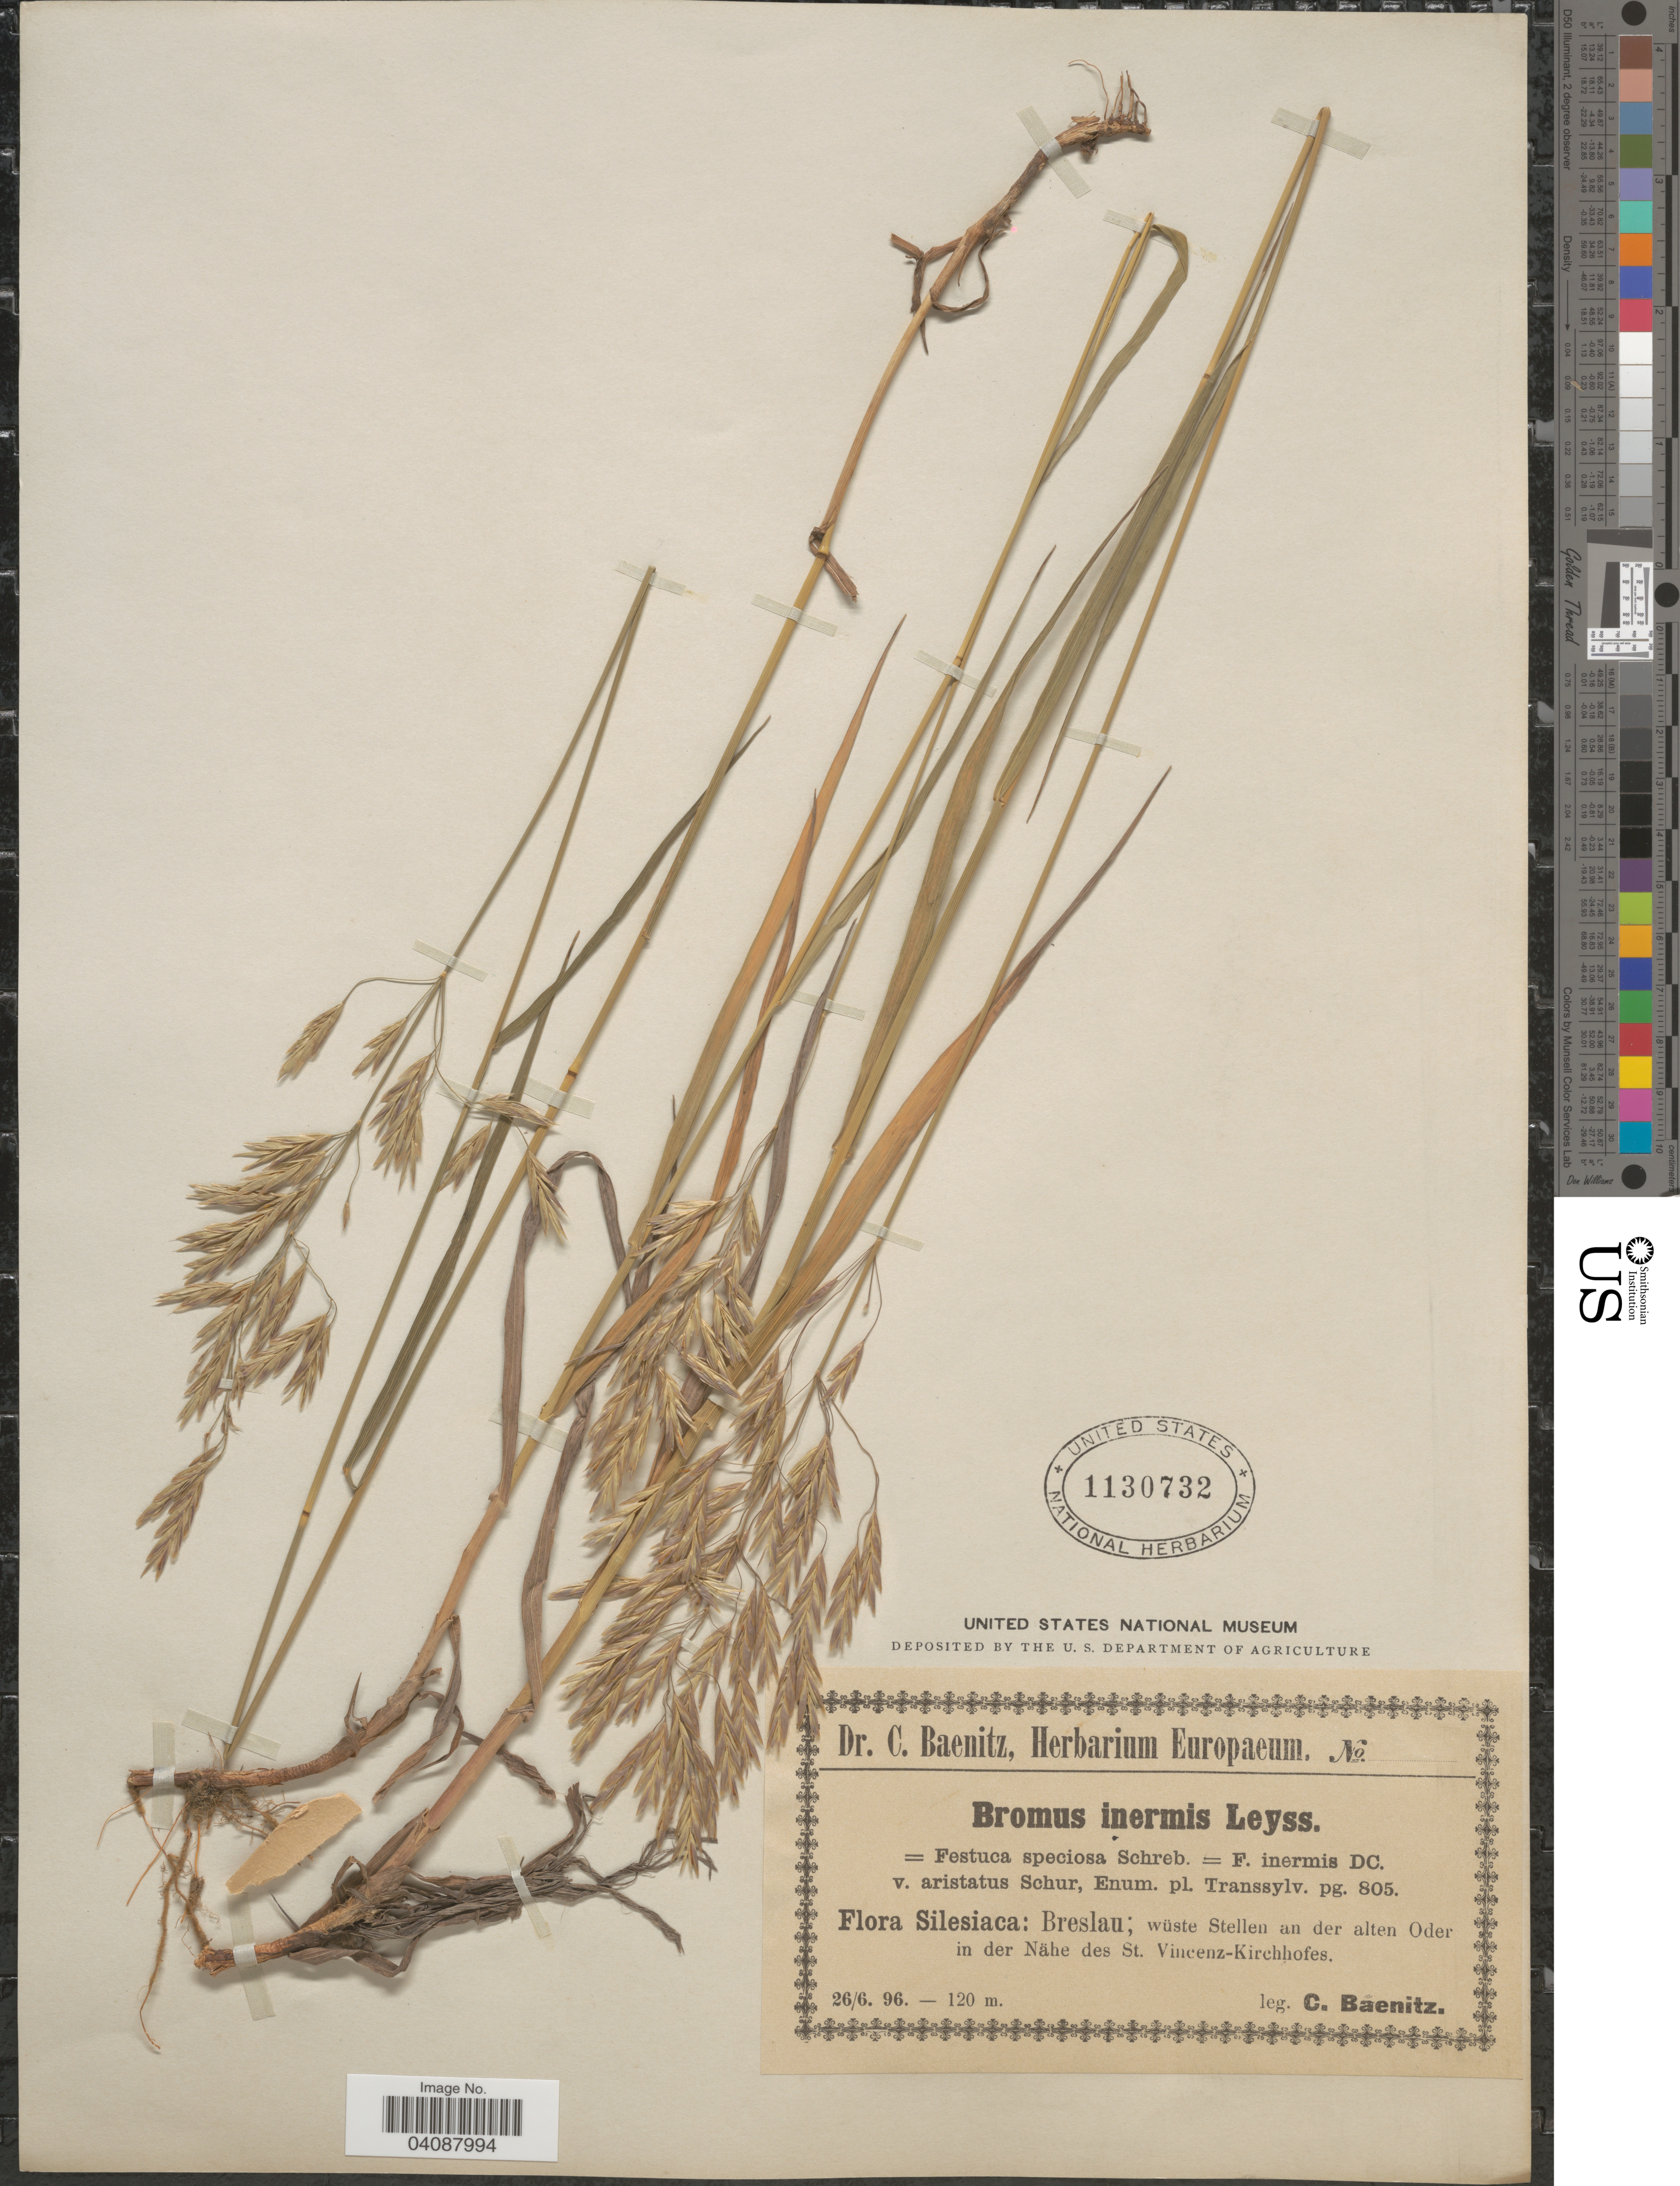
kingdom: Plantae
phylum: Tracheophyta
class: Liliopsida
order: Poales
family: Poaceae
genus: Bromus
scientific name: Bromus inermis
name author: Leyss.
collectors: C. G. Baenitz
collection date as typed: Transcribed d/m/y: 26/6/96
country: Czechia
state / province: Moravian-Silesian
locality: Silesiaca: Breslau; wúste Stellen an der alten Oder in der Nähe des St. Vincenz-Kirchhofes.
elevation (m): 120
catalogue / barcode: US 1130732